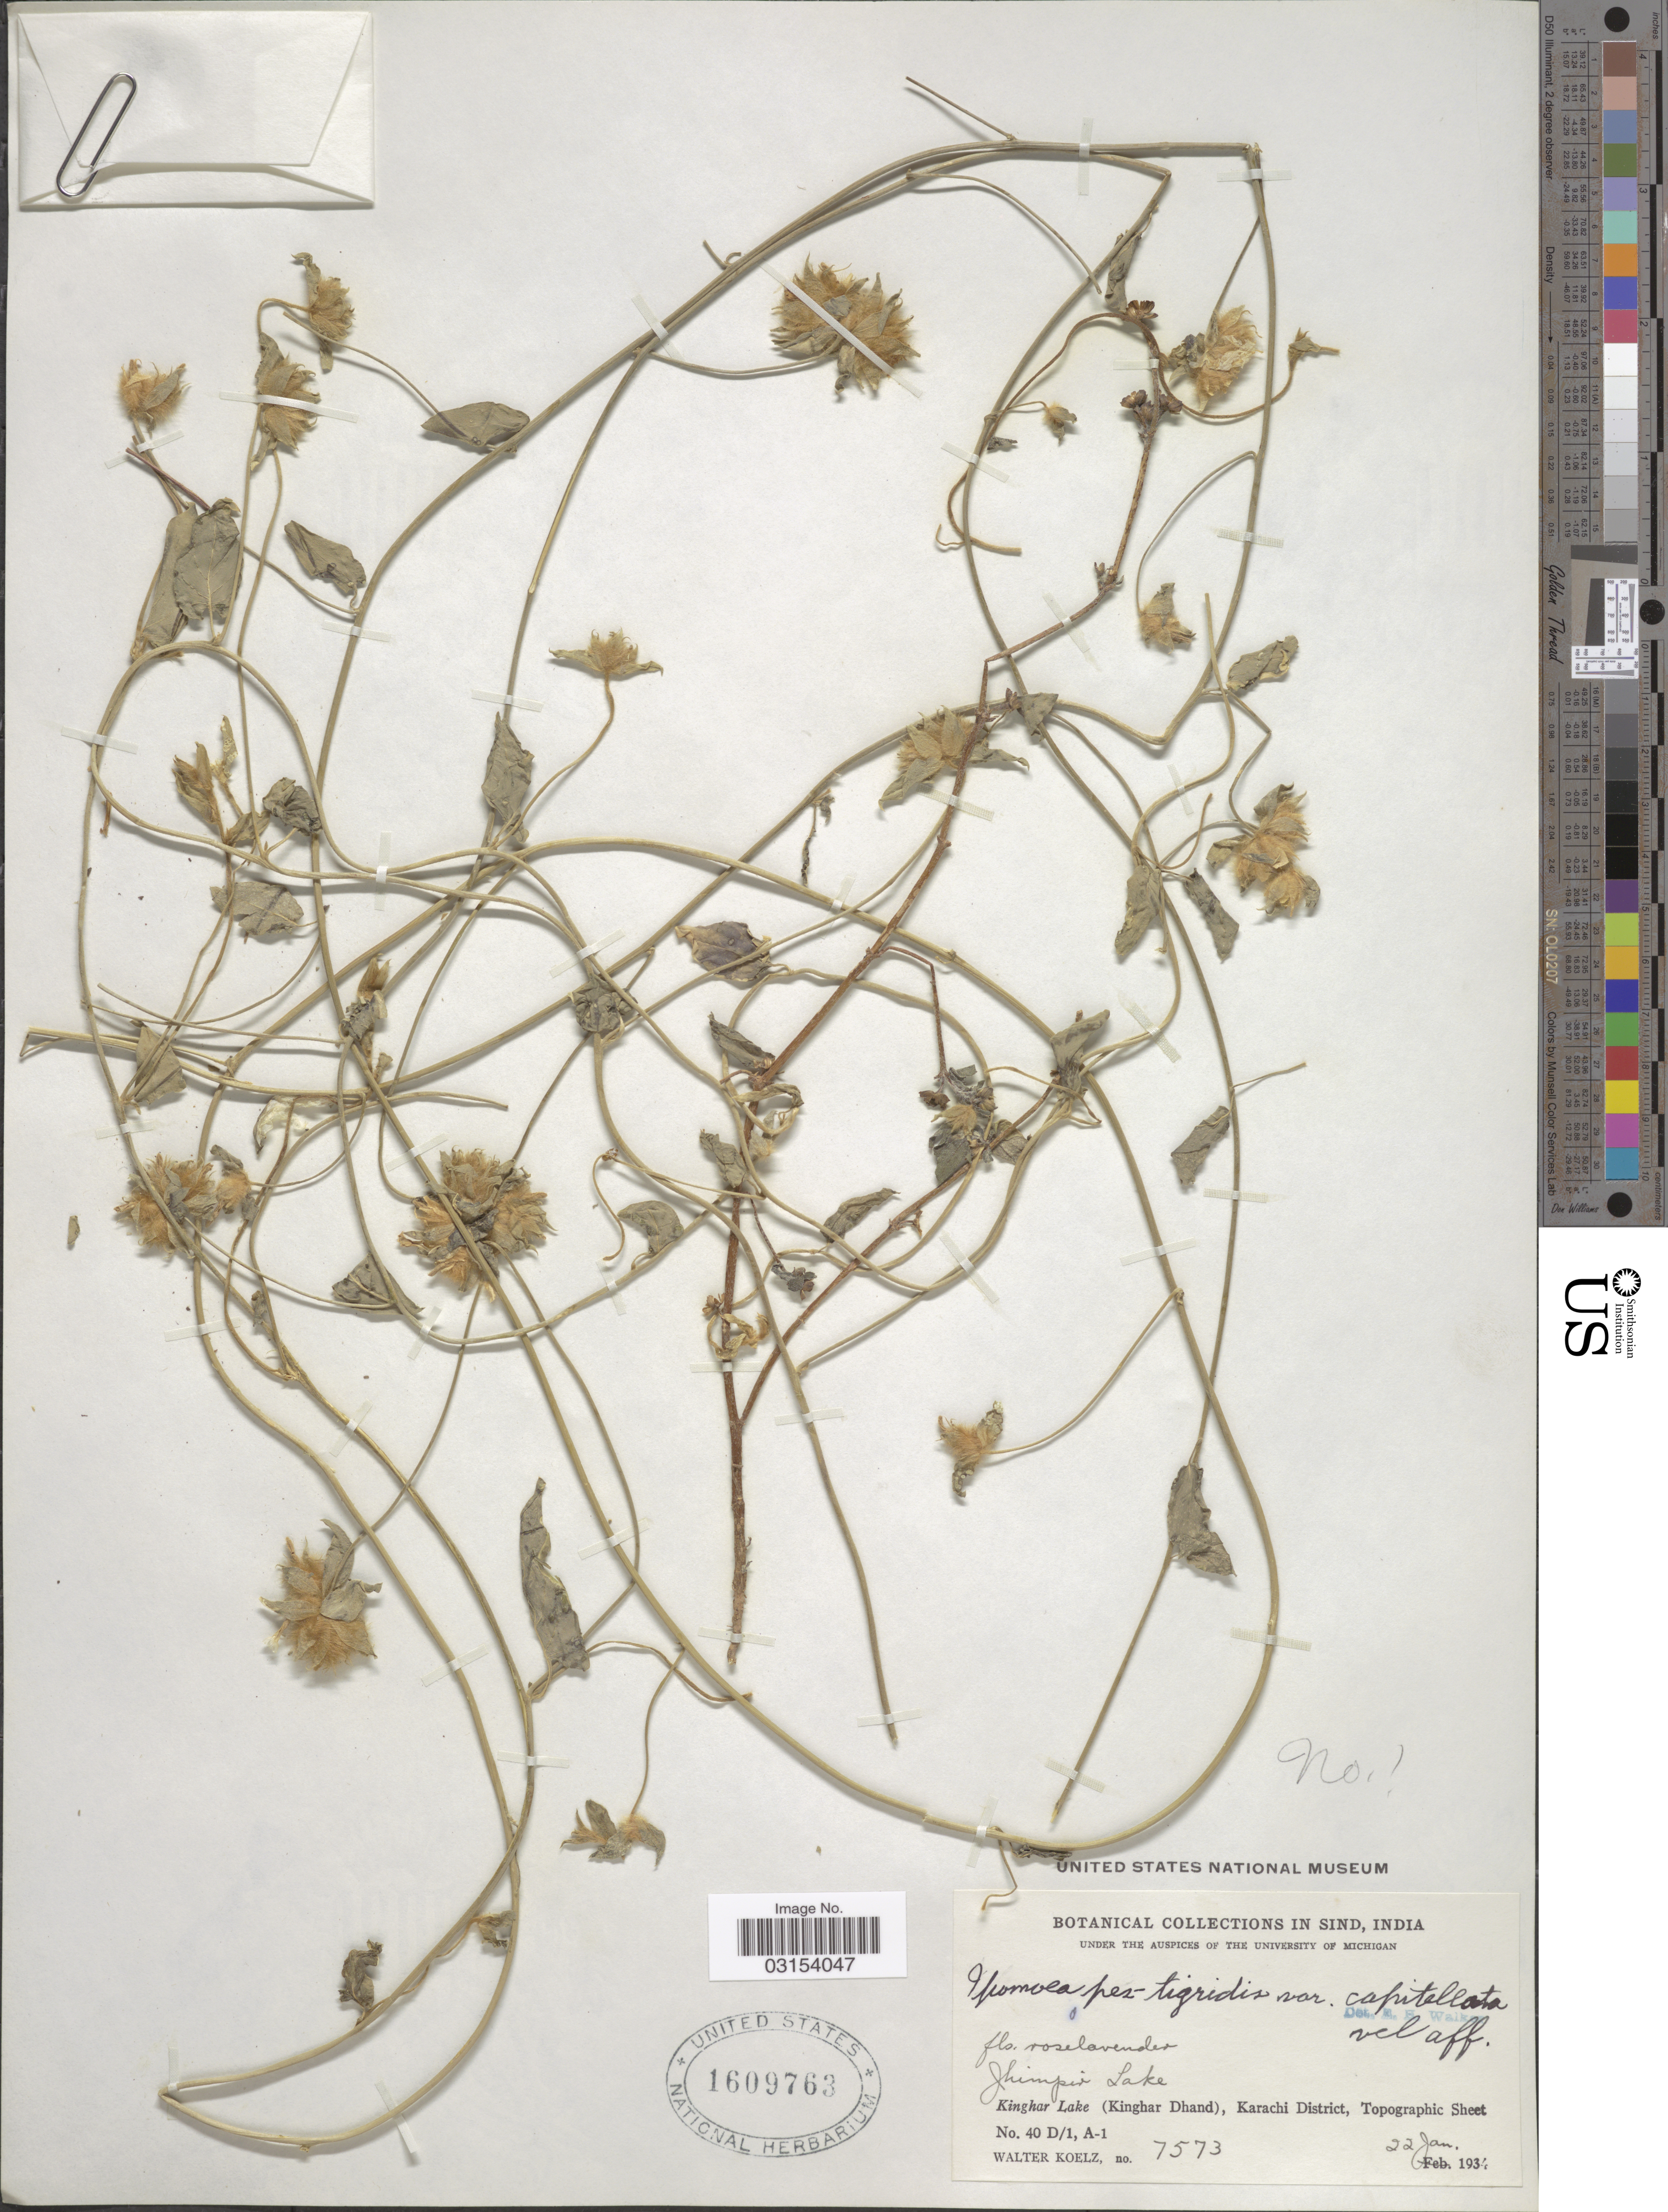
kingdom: Plantae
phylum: Tracheophyta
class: Magnoliopsida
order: Solanales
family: Convolvulaceae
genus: Ipomoea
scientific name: Ipomoea pes-tigridis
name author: L.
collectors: W. N. Koelz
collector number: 7573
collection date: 1934-01-22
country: Pakistan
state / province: Sindh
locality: Sind. Jhimpir Lake. Kingshar Lake (Kingshar Dhand), Karachi District, Topographic Sheet No. 40 D/1, A-1.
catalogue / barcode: US 1609763